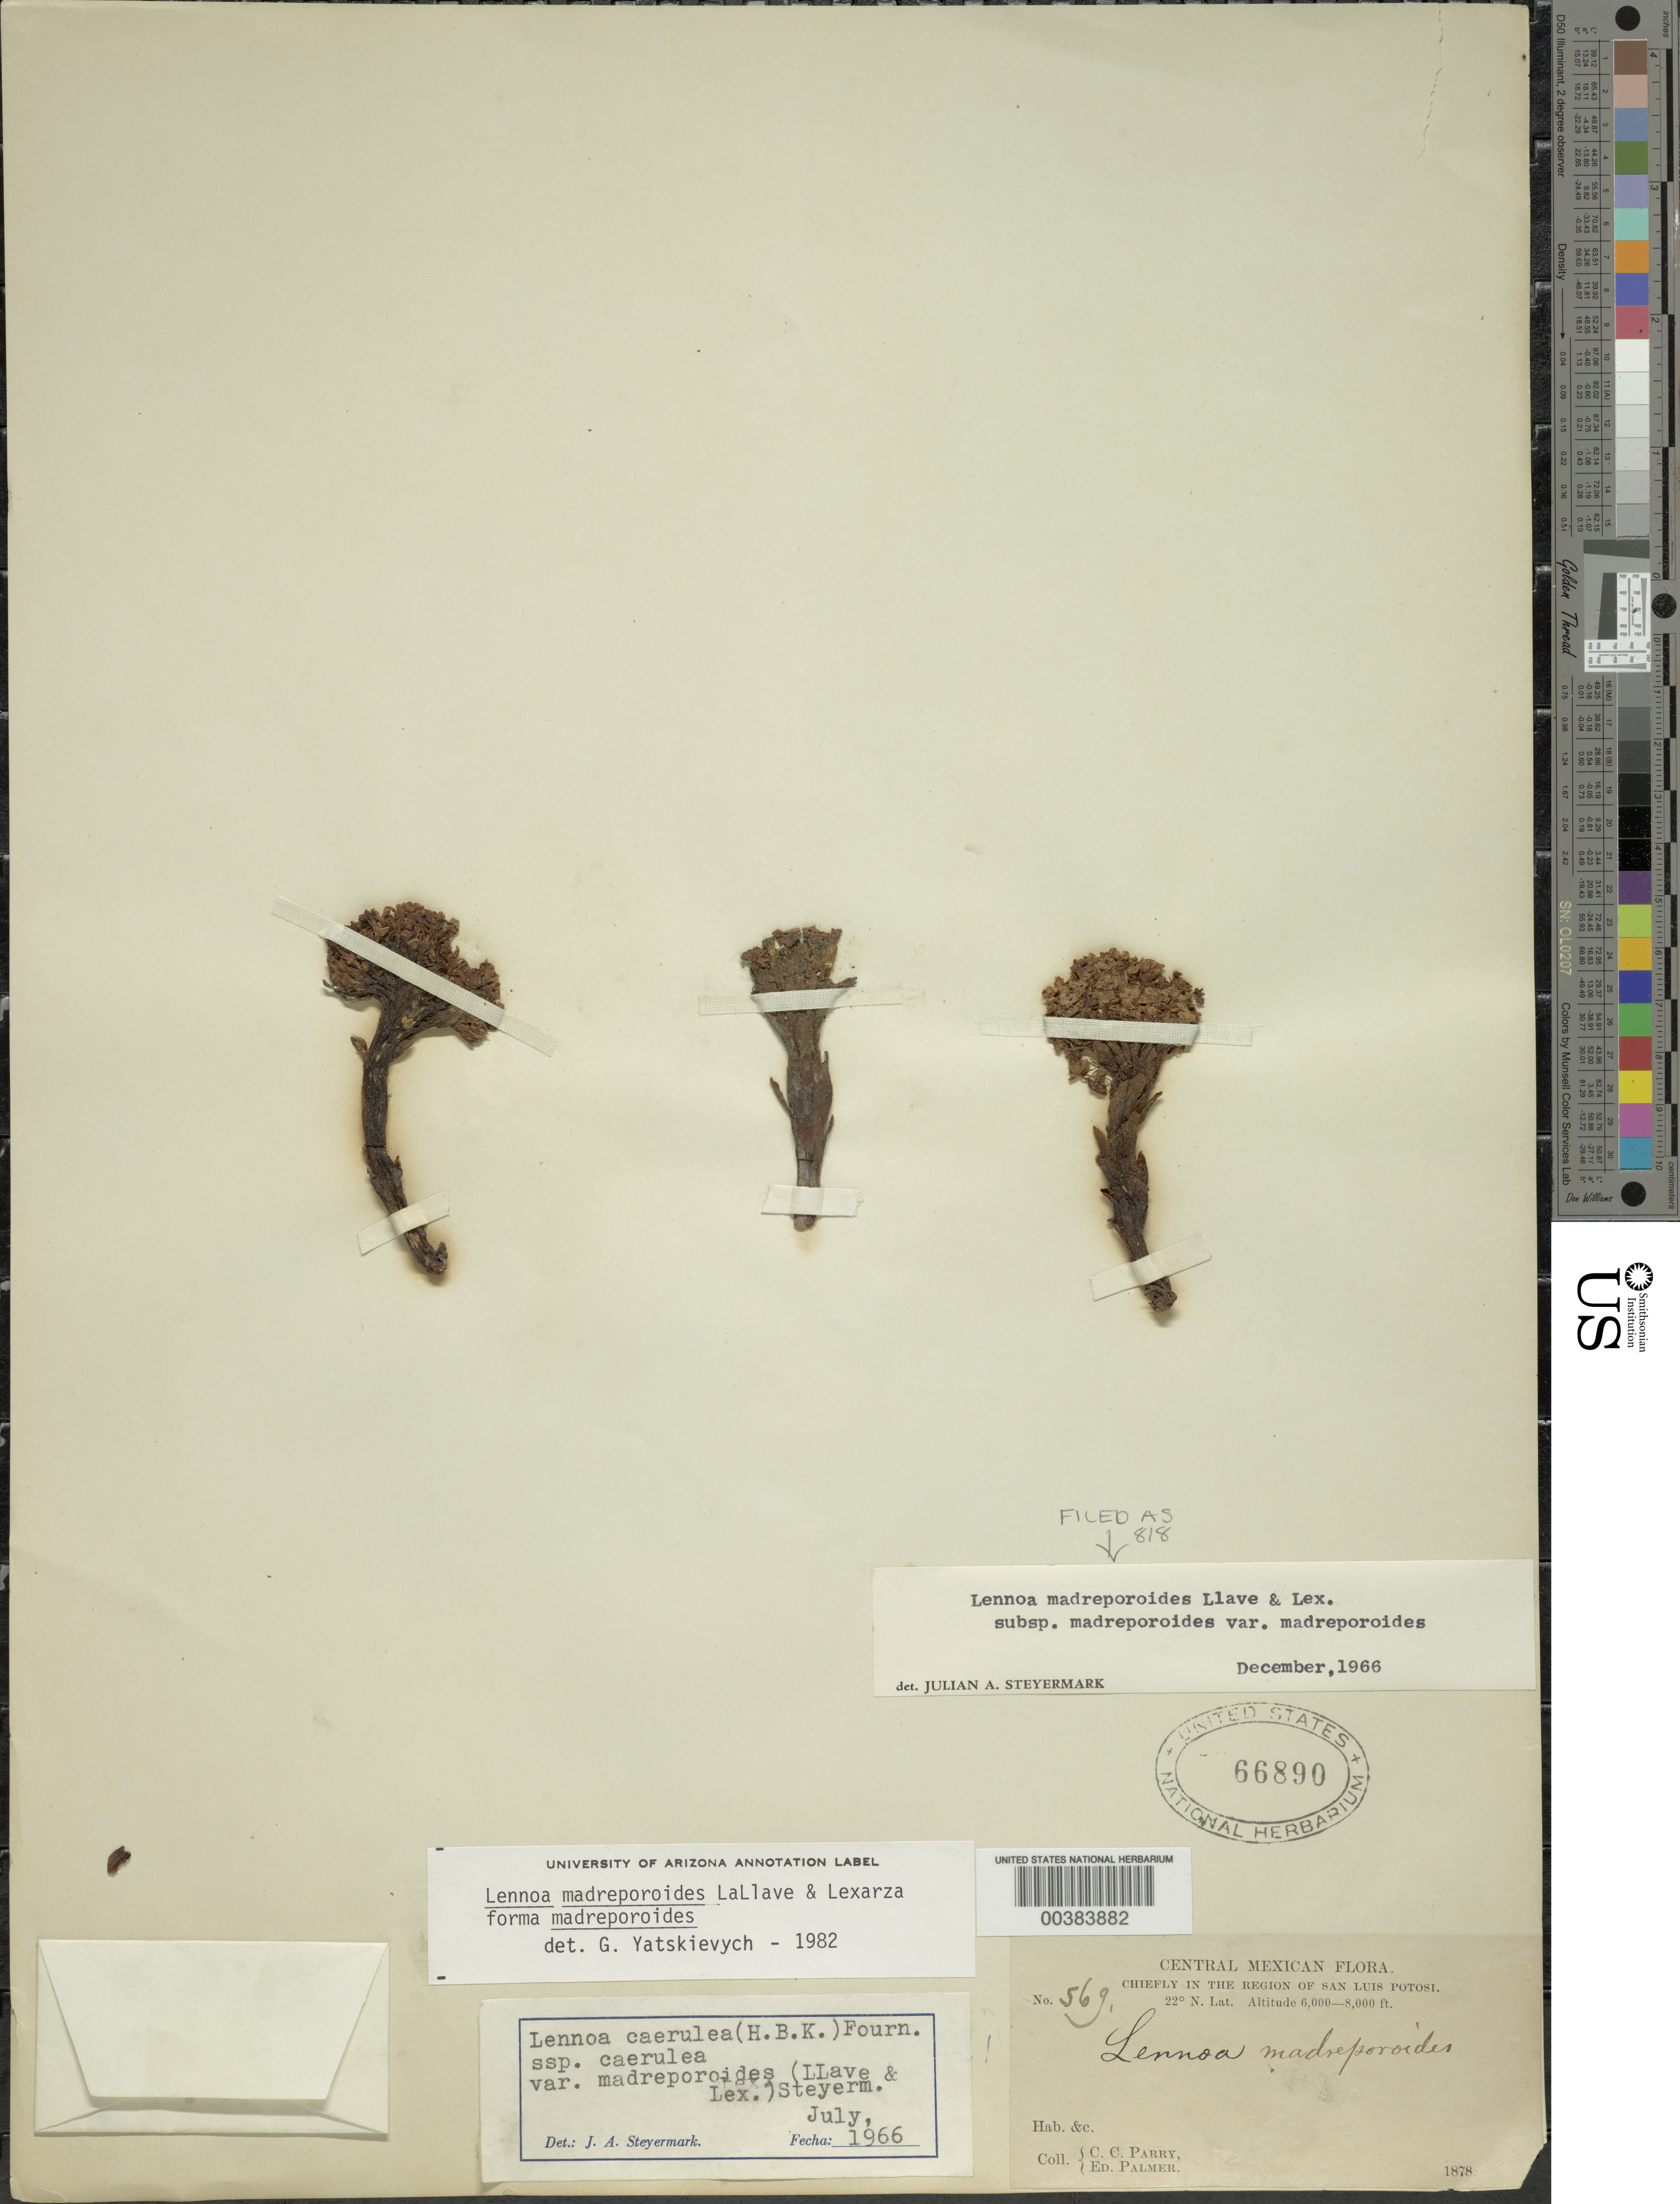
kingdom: Plantae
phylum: Tracheophyta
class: Magnoliopsida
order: Boraginales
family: Lennoaceae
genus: Lennoa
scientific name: Lennoa madreporoides f. madreporoides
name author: La Llave & Lex.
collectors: C. C. Parry & E. Palmer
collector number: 569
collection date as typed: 1878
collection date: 1878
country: Mexico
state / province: San Luis Potosí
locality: (lat/long recorded as: lat=22:0:0:n long=:::)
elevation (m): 1829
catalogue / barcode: US 66890